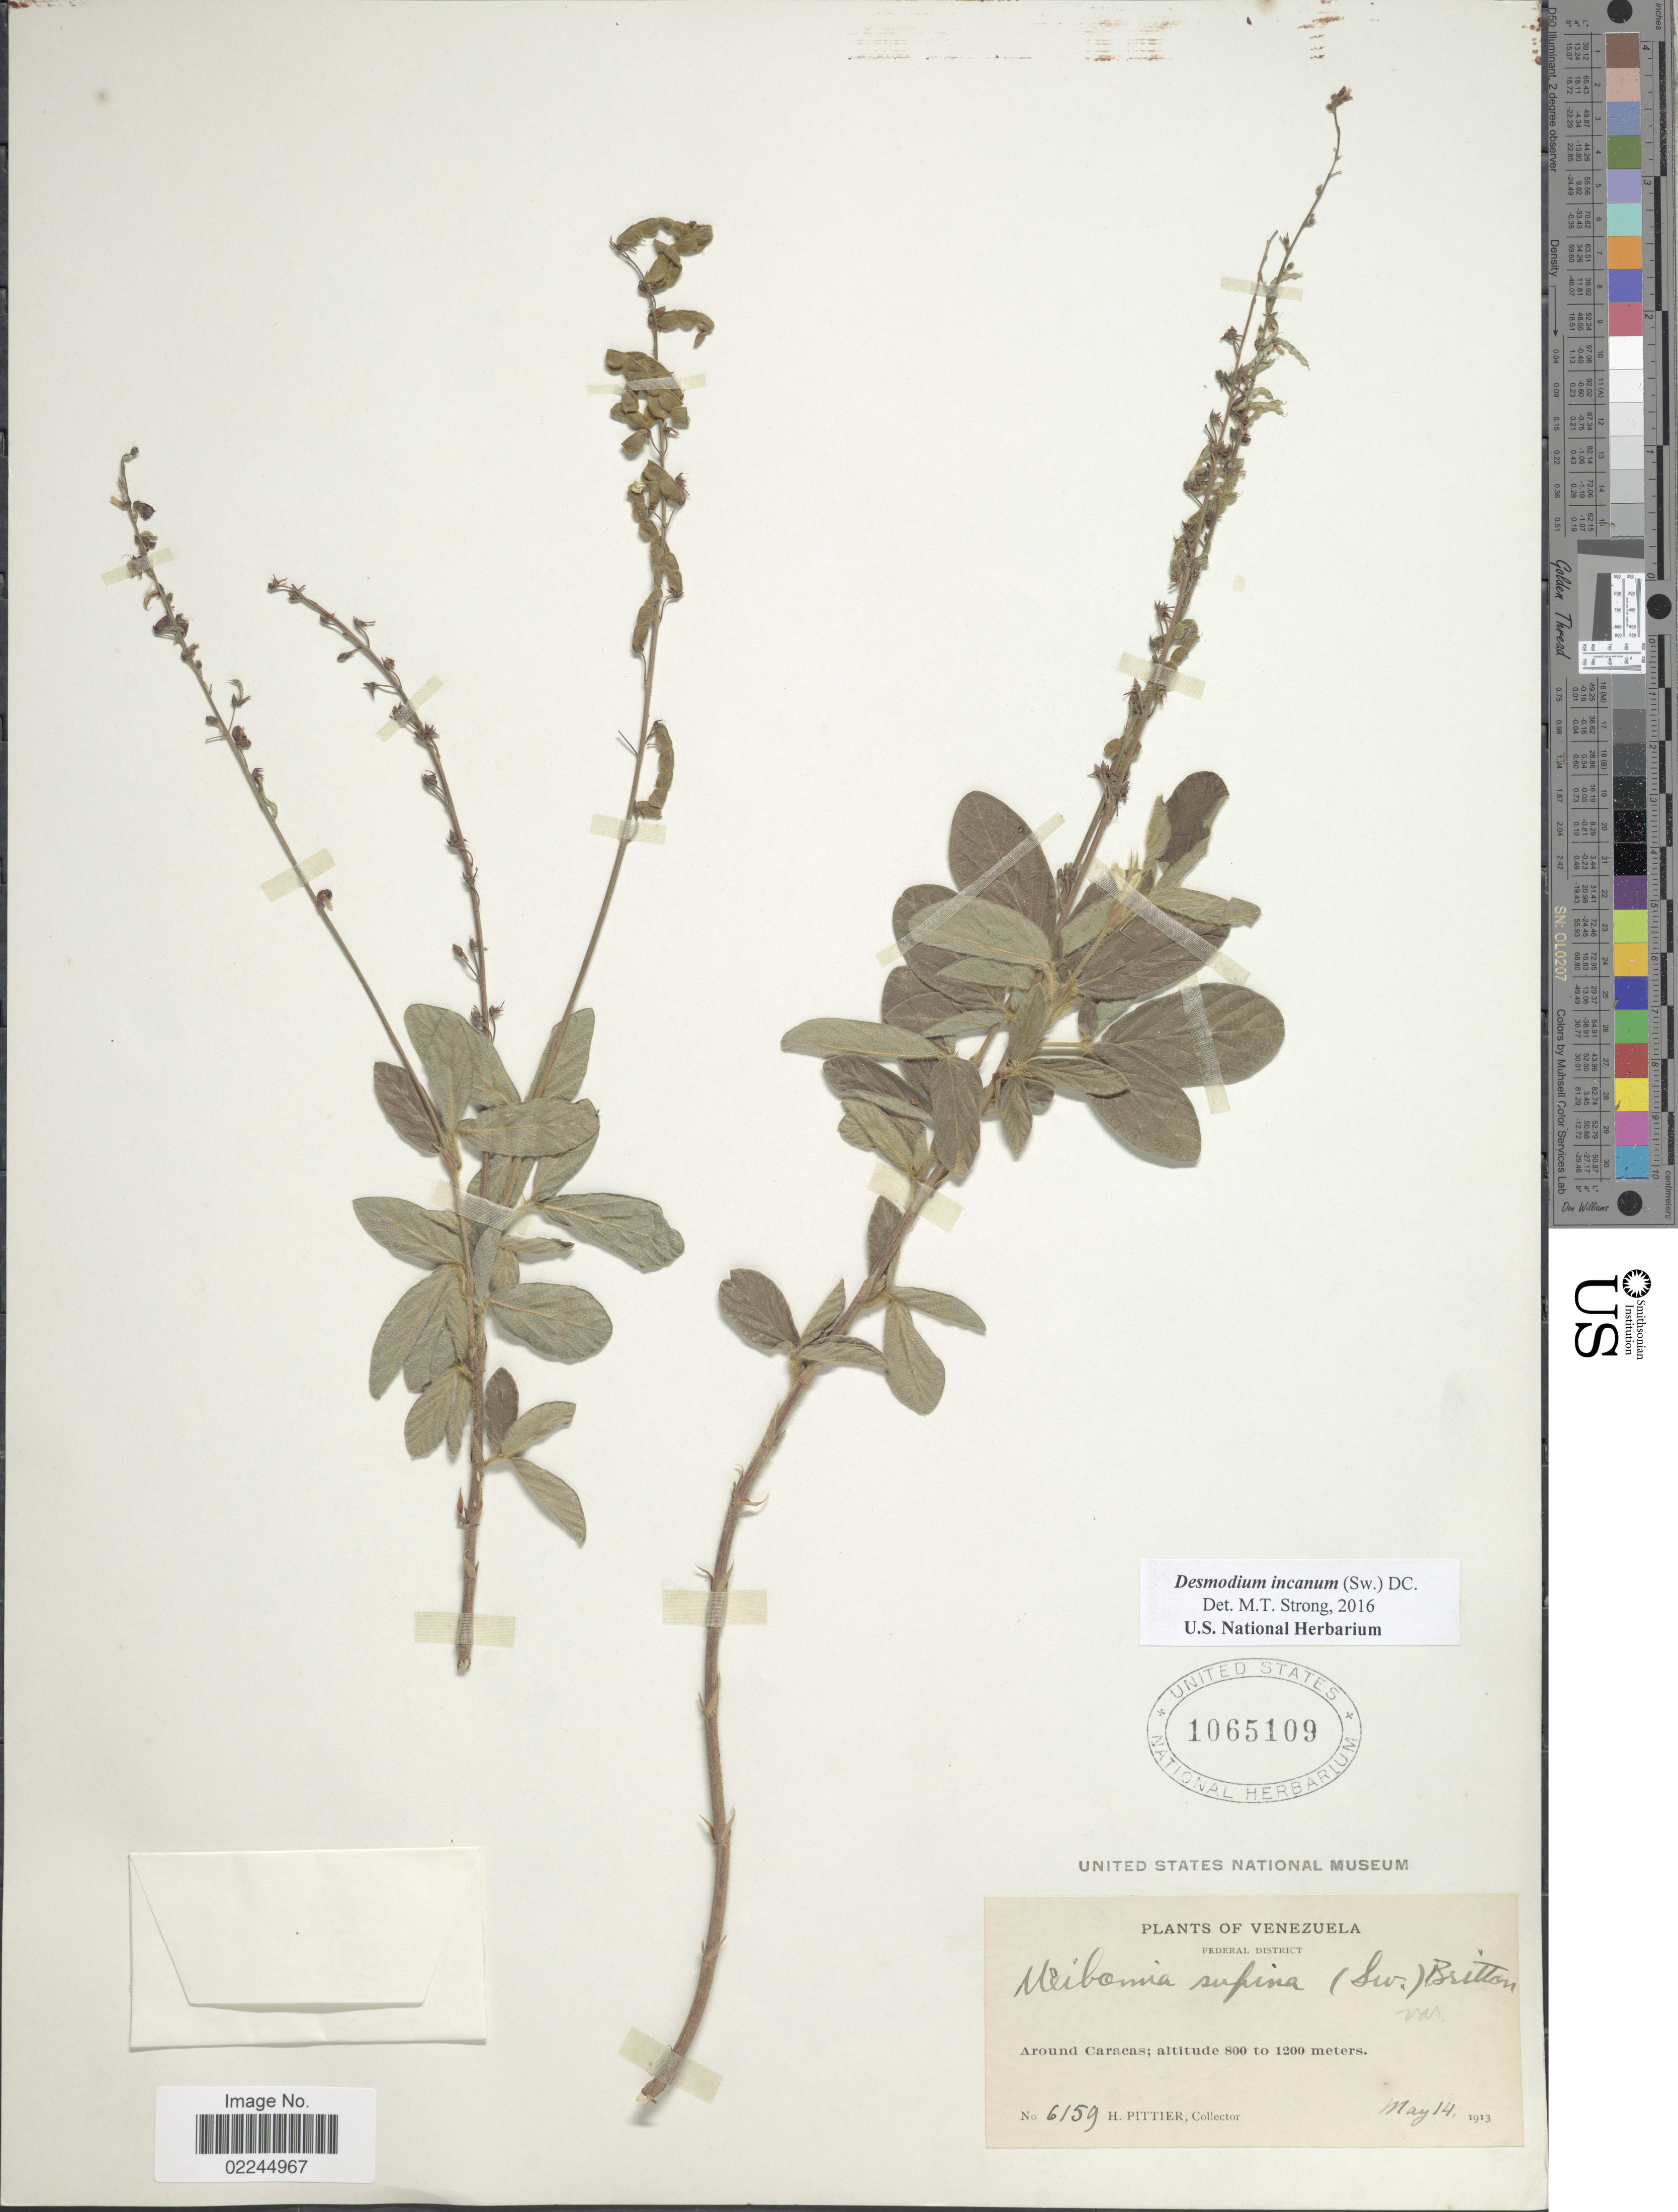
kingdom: Plantae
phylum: Tracheophyta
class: Magnoliopsida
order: Fabales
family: Fabaceae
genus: Desmodium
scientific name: Desmodium incanum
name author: (Sw.) DC.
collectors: H. F. Pittier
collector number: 6159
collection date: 1913-05-14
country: Venezuela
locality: Federal District, around Caracas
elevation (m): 800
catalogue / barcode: US 1065109